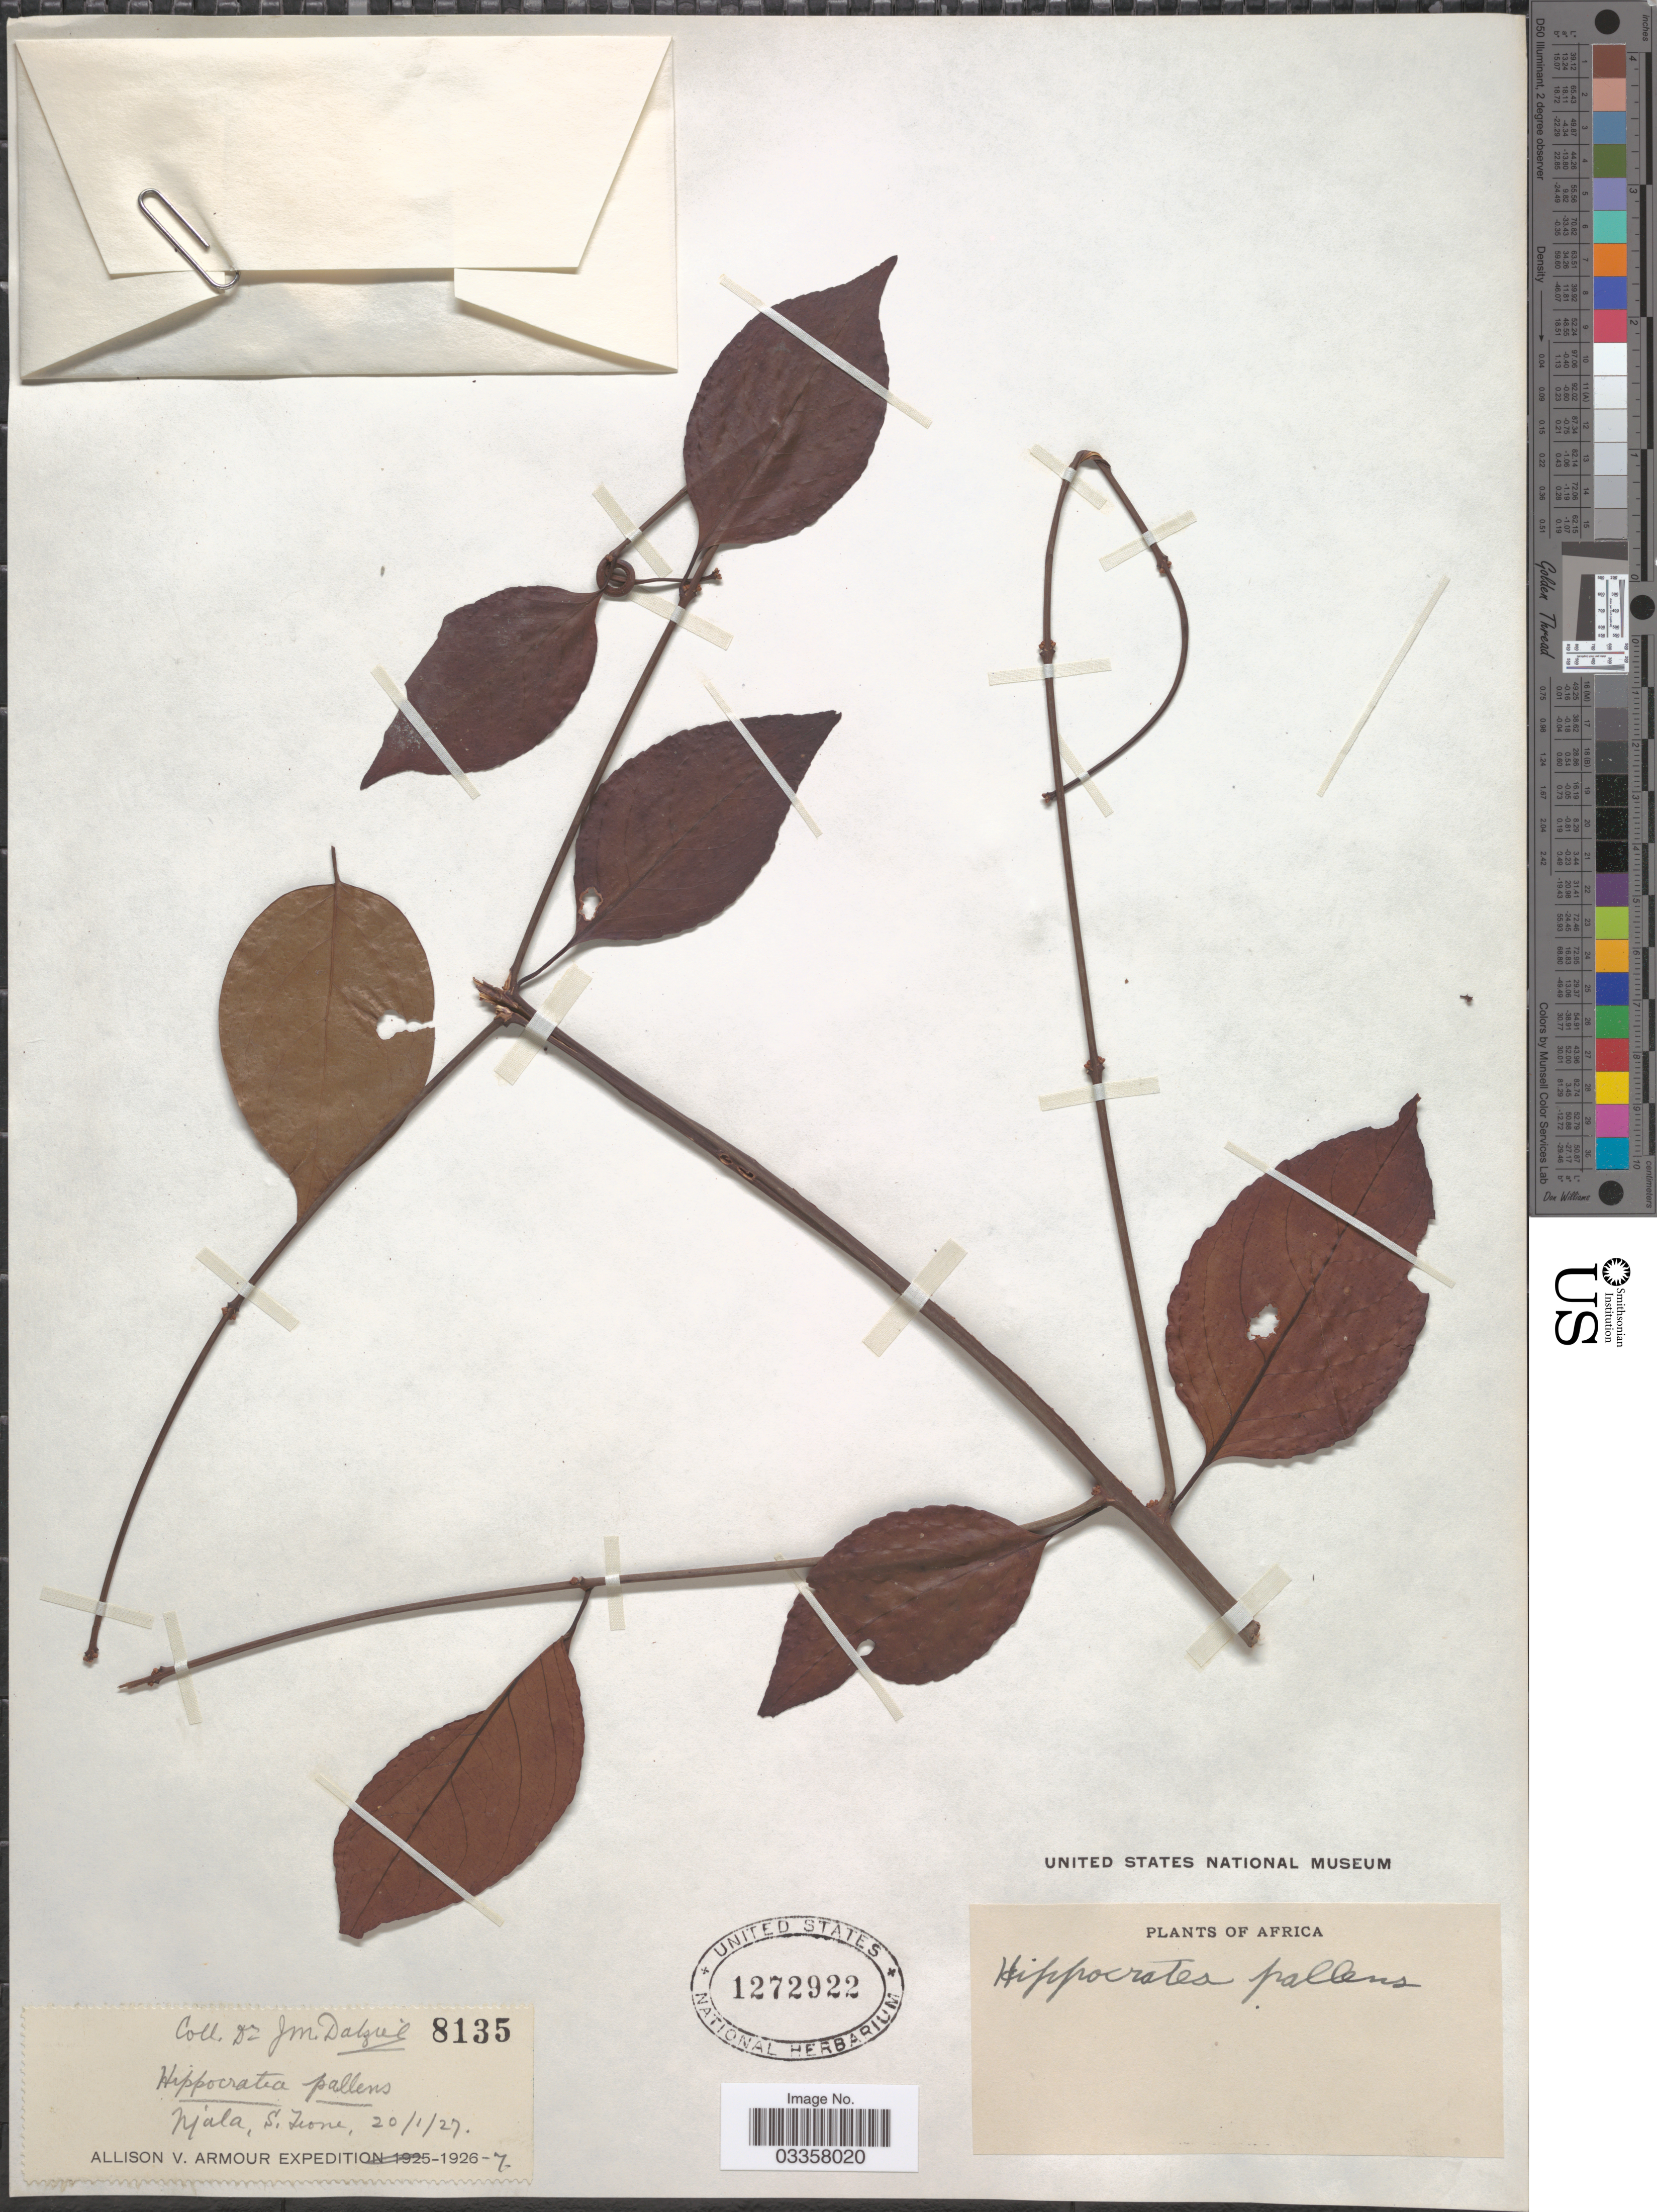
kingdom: Plantae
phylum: Tracheophyta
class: Magnoliopsida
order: Celastrales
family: Celastraceae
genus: Apodostigma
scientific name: Apodostigma pallens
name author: (Planch. ex Oliv.) R. Wilczek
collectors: J. Dalziel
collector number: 8135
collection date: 1927-01-20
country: Sierra Leone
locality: Africa. Njala, S. Leone.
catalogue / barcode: US 1272922